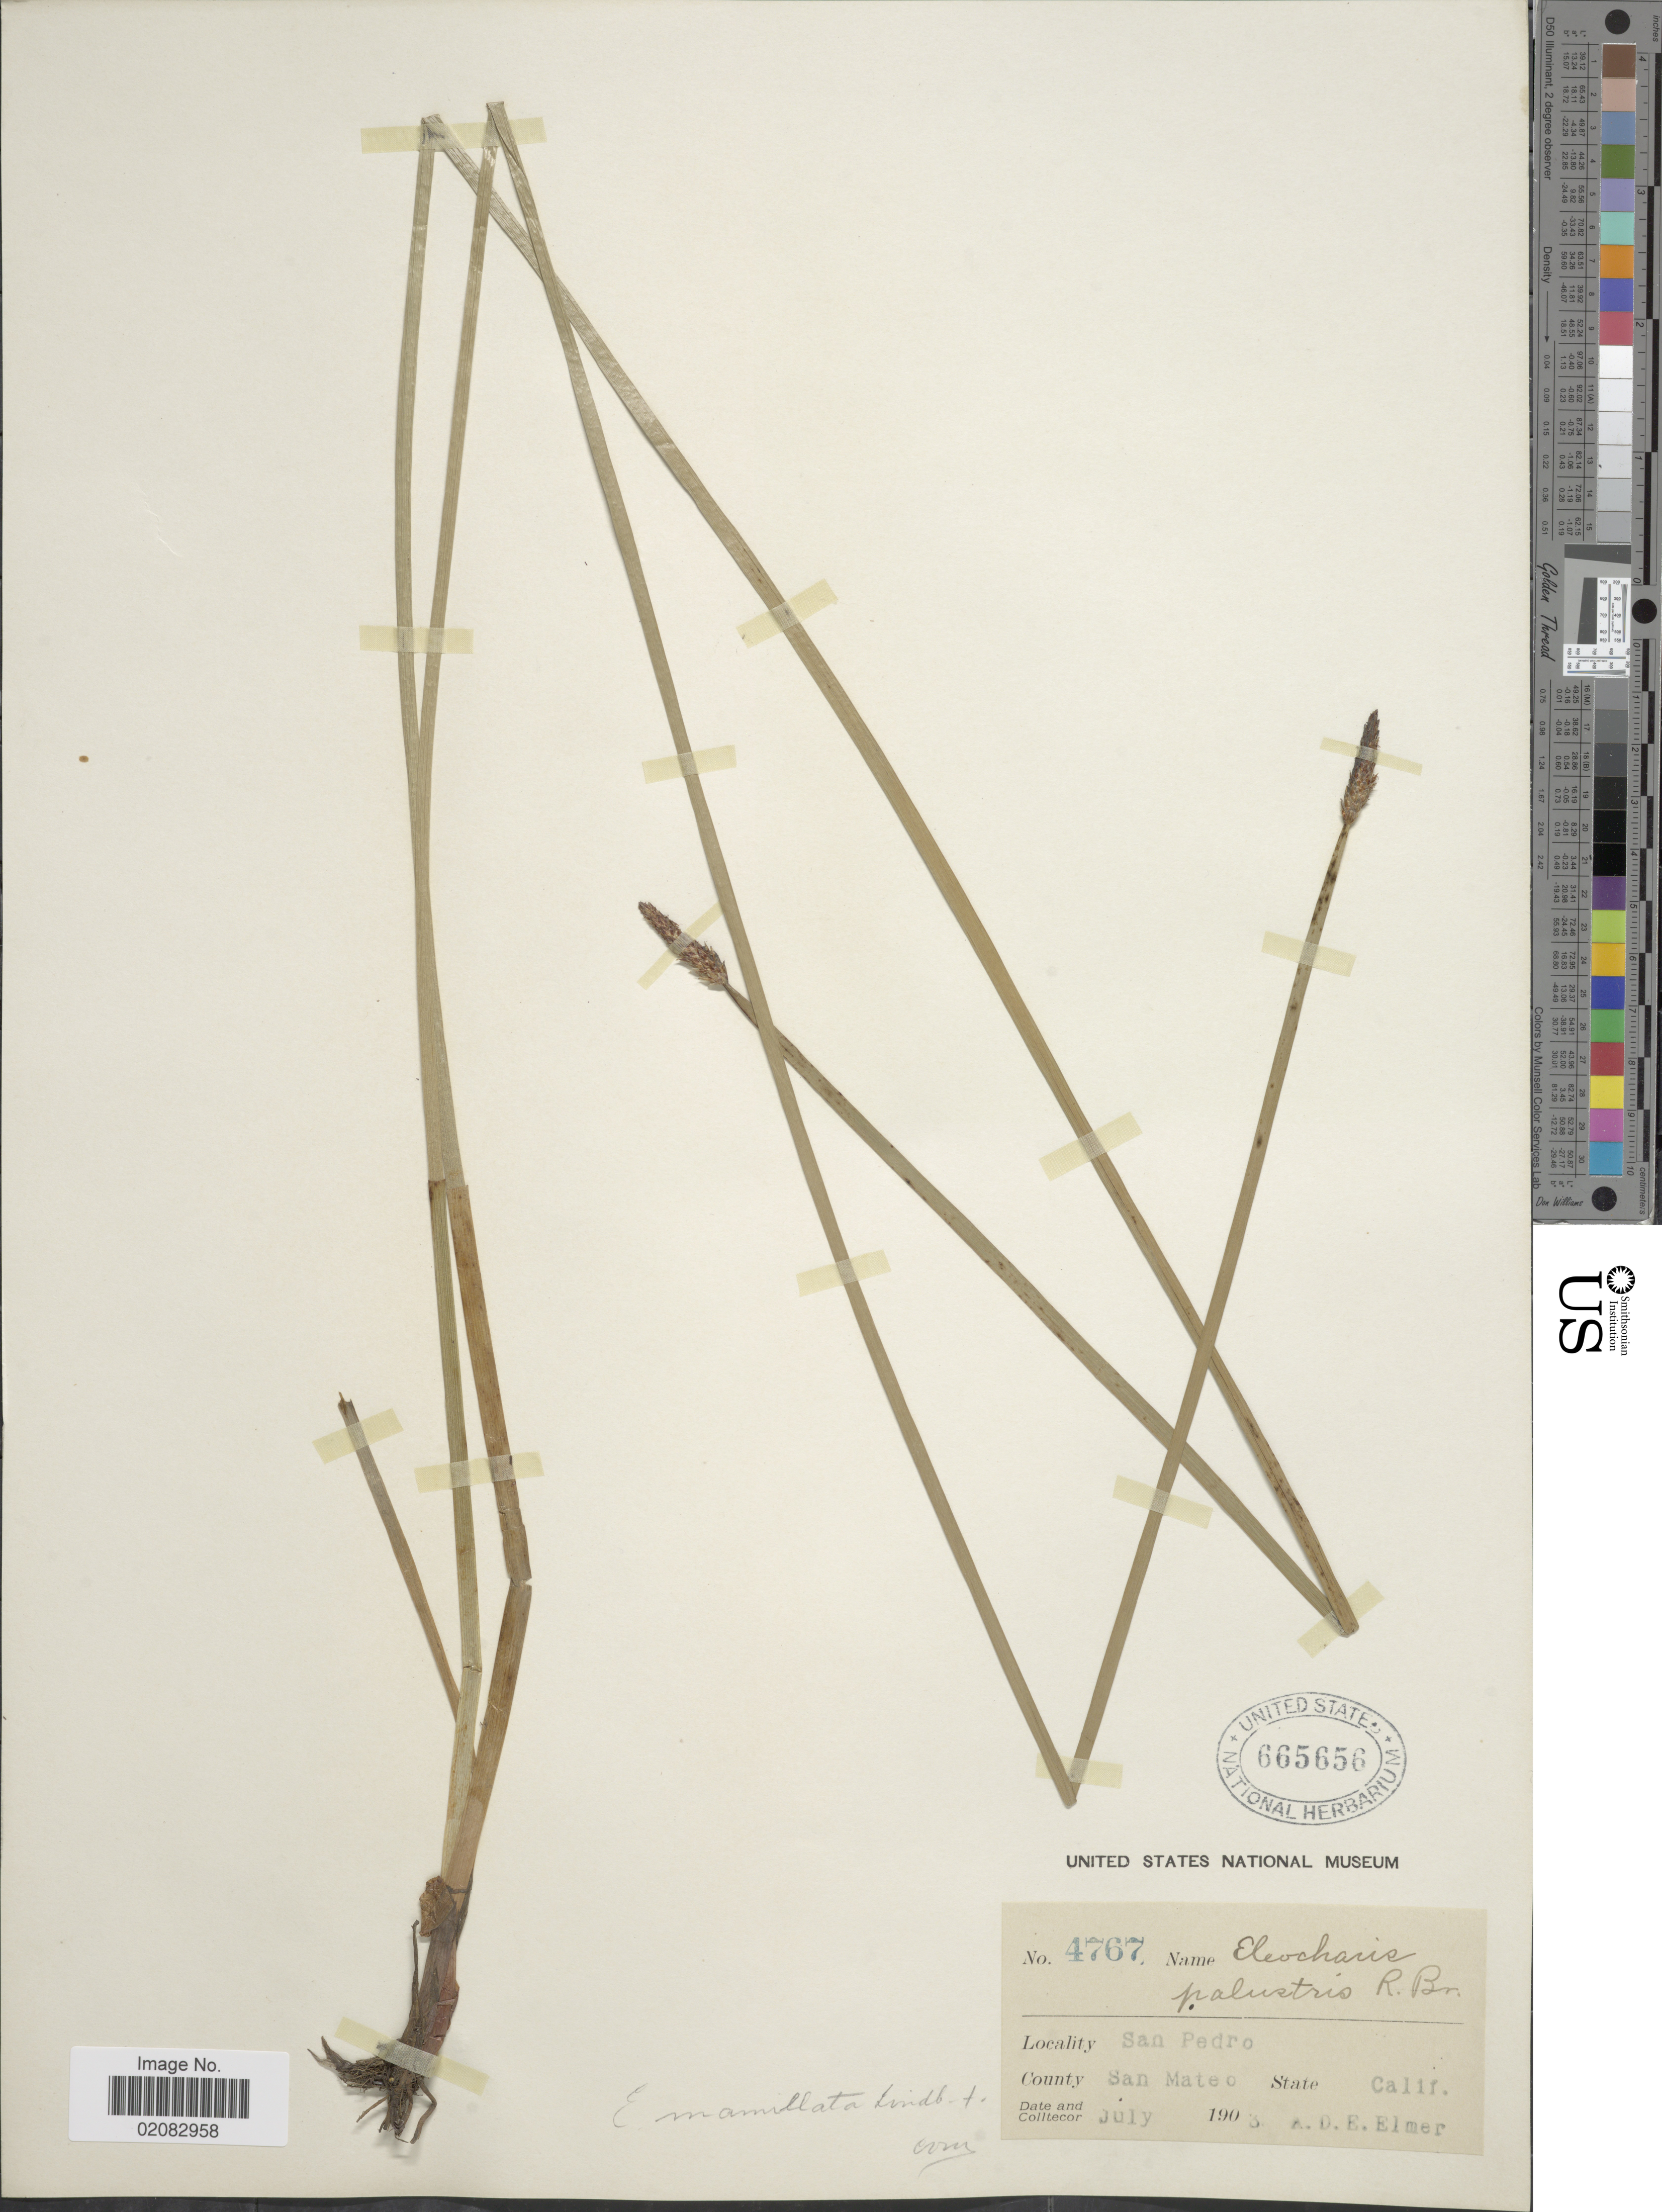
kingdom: Plantae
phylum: Tracheophyta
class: Liliopsida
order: Poales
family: Cyperaceae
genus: Eleocharis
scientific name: Eleocharis macrostachya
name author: Britton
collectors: A. D. E. Elmer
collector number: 4767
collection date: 1903-07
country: United States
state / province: California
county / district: San Mateo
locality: San Pedro, County San Mateo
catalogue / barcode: US 665656